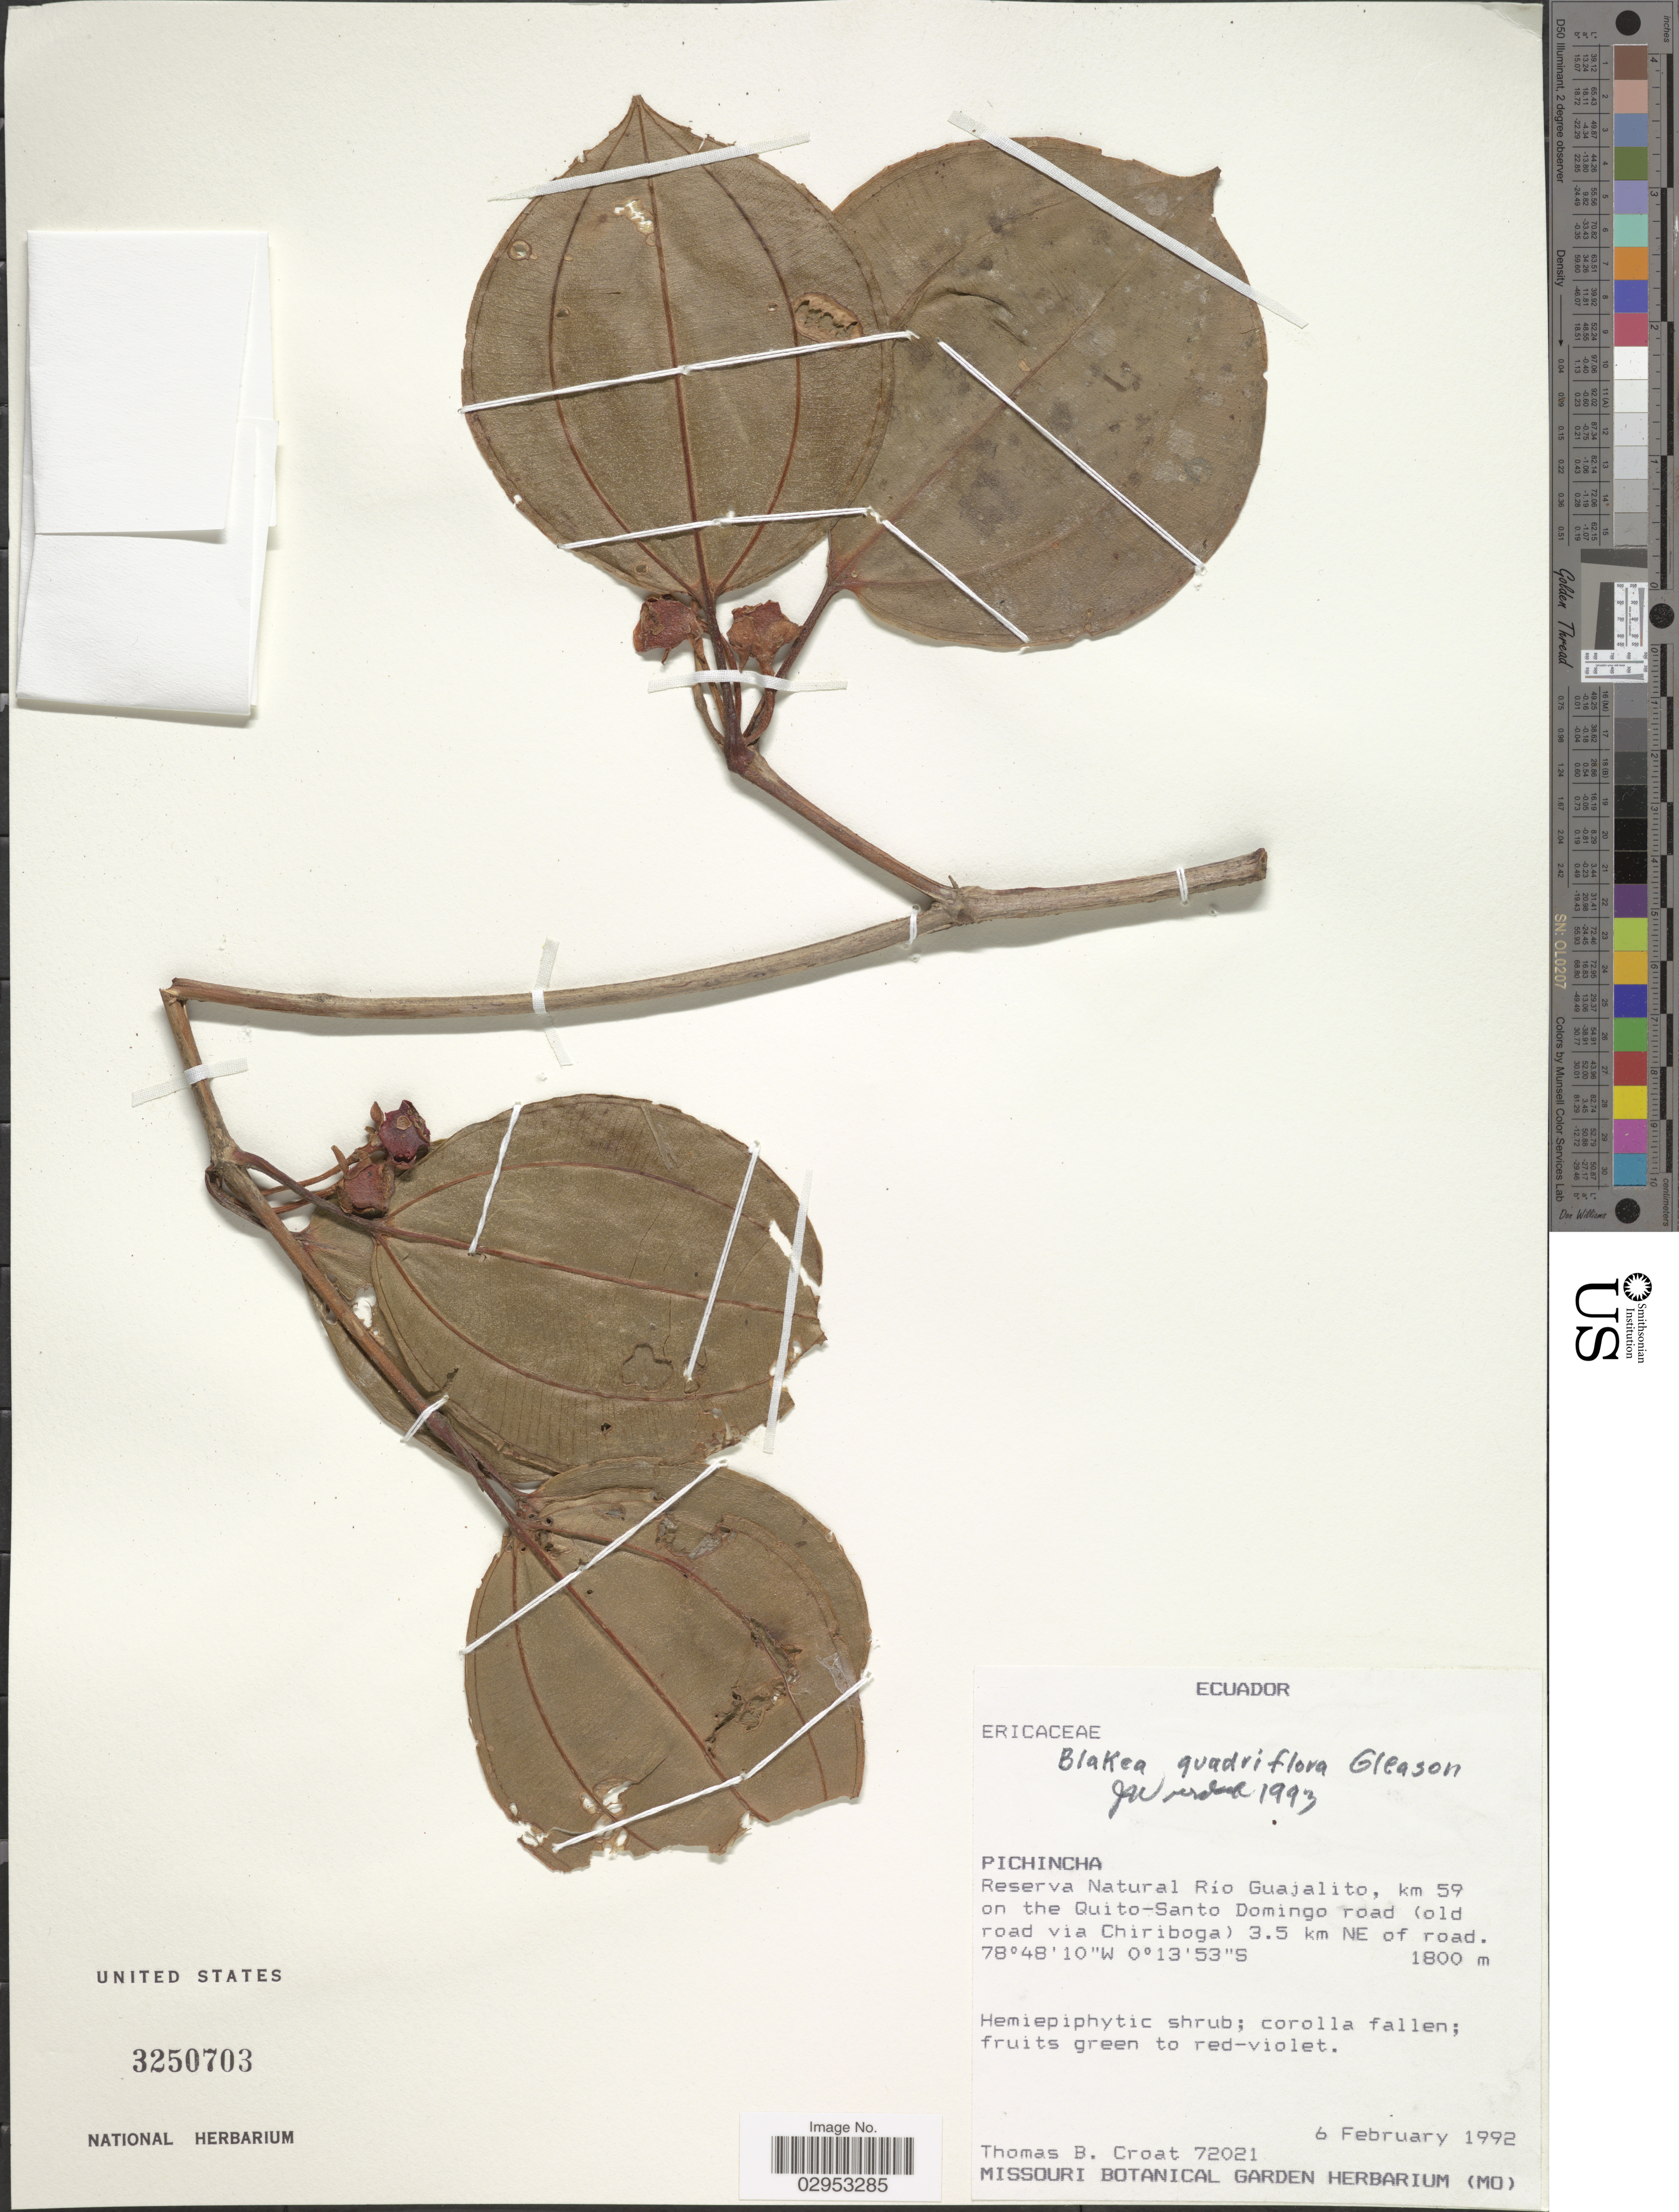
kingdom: Plantae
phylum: Tracheophyta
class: Magnoliopsida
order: Myrtales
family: Melastomataceae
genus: Blakea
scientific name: Blakea quadriflora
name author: Gleason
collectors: T. B. Croat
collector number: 72021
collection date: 1992-02-06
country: Ecuador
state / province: Pichincha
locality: Reserva Natural Río Guajalito, km 59 on the Quito-Santo Domingo road (old road via Chiriboga) 3.5 km NE of road.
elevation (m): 1800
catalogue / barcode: US 3250703